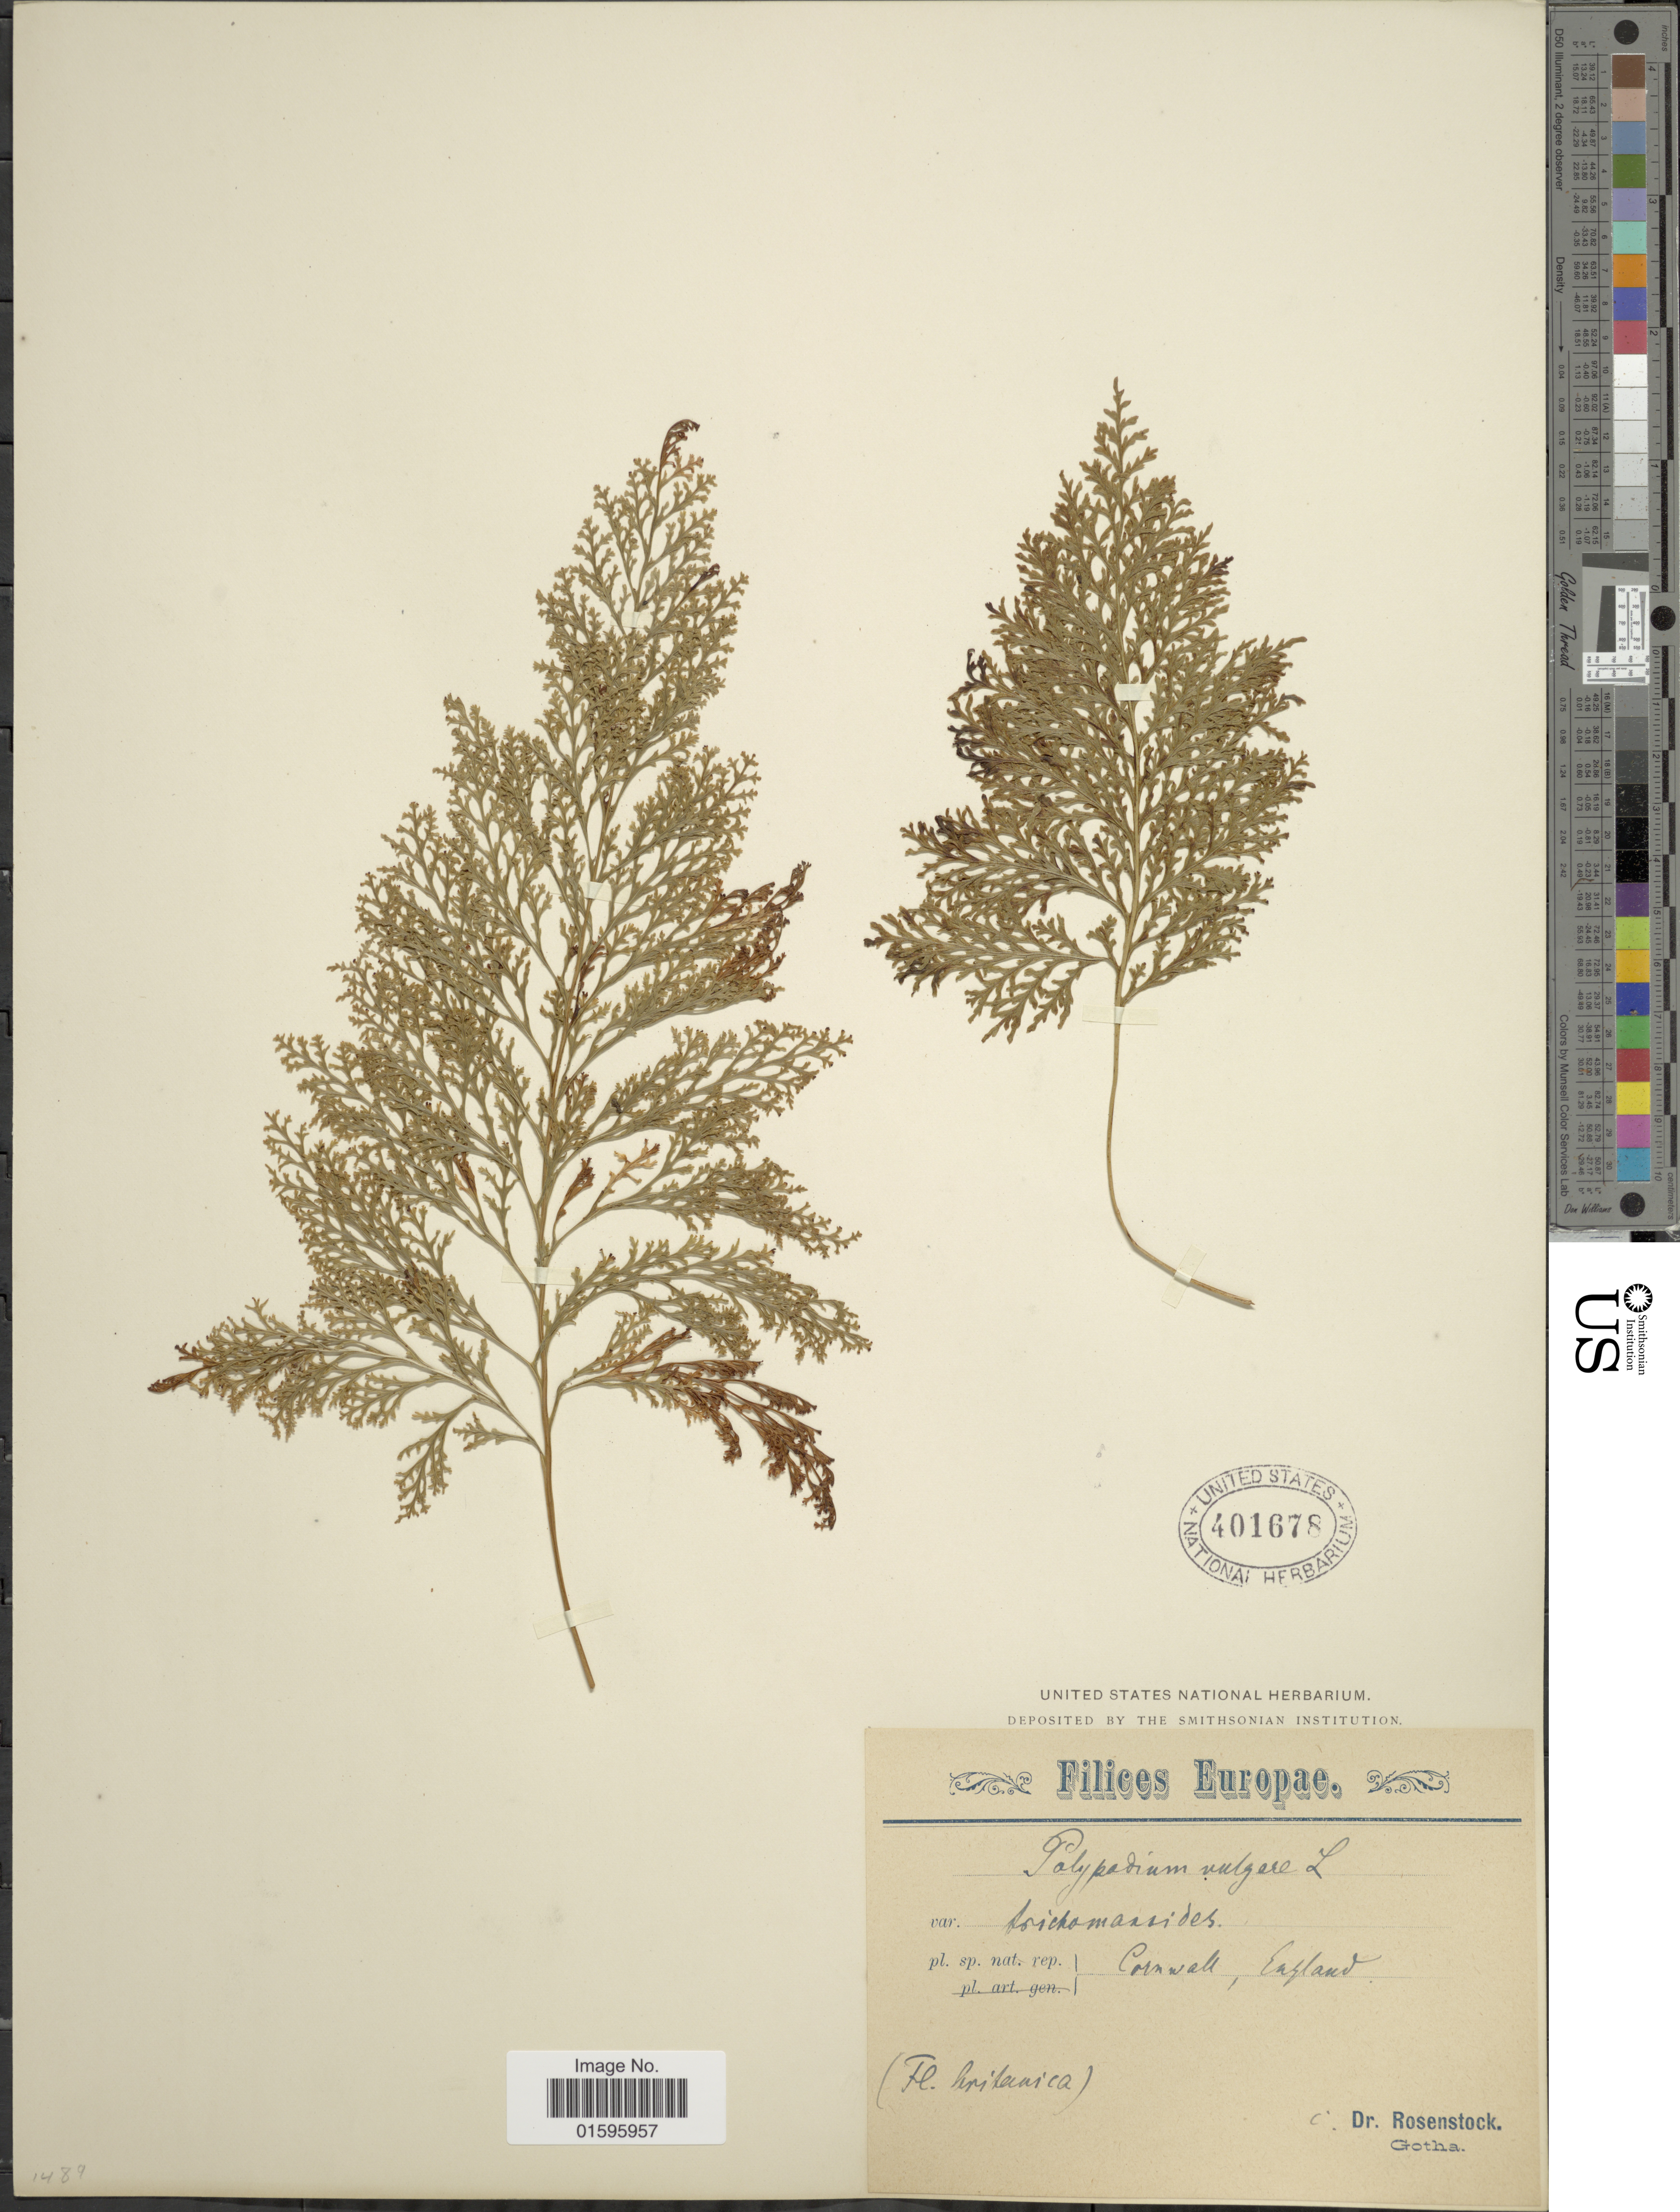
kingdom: Plantae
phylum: Tracheophyta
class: Polypodiopsida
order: Polypodiales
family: Polypodiaceae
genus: Polypodium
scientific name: Polypodium vulgare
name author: L.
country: United Kingdom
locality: Cornwall, England, Europae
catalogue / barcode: US 401678